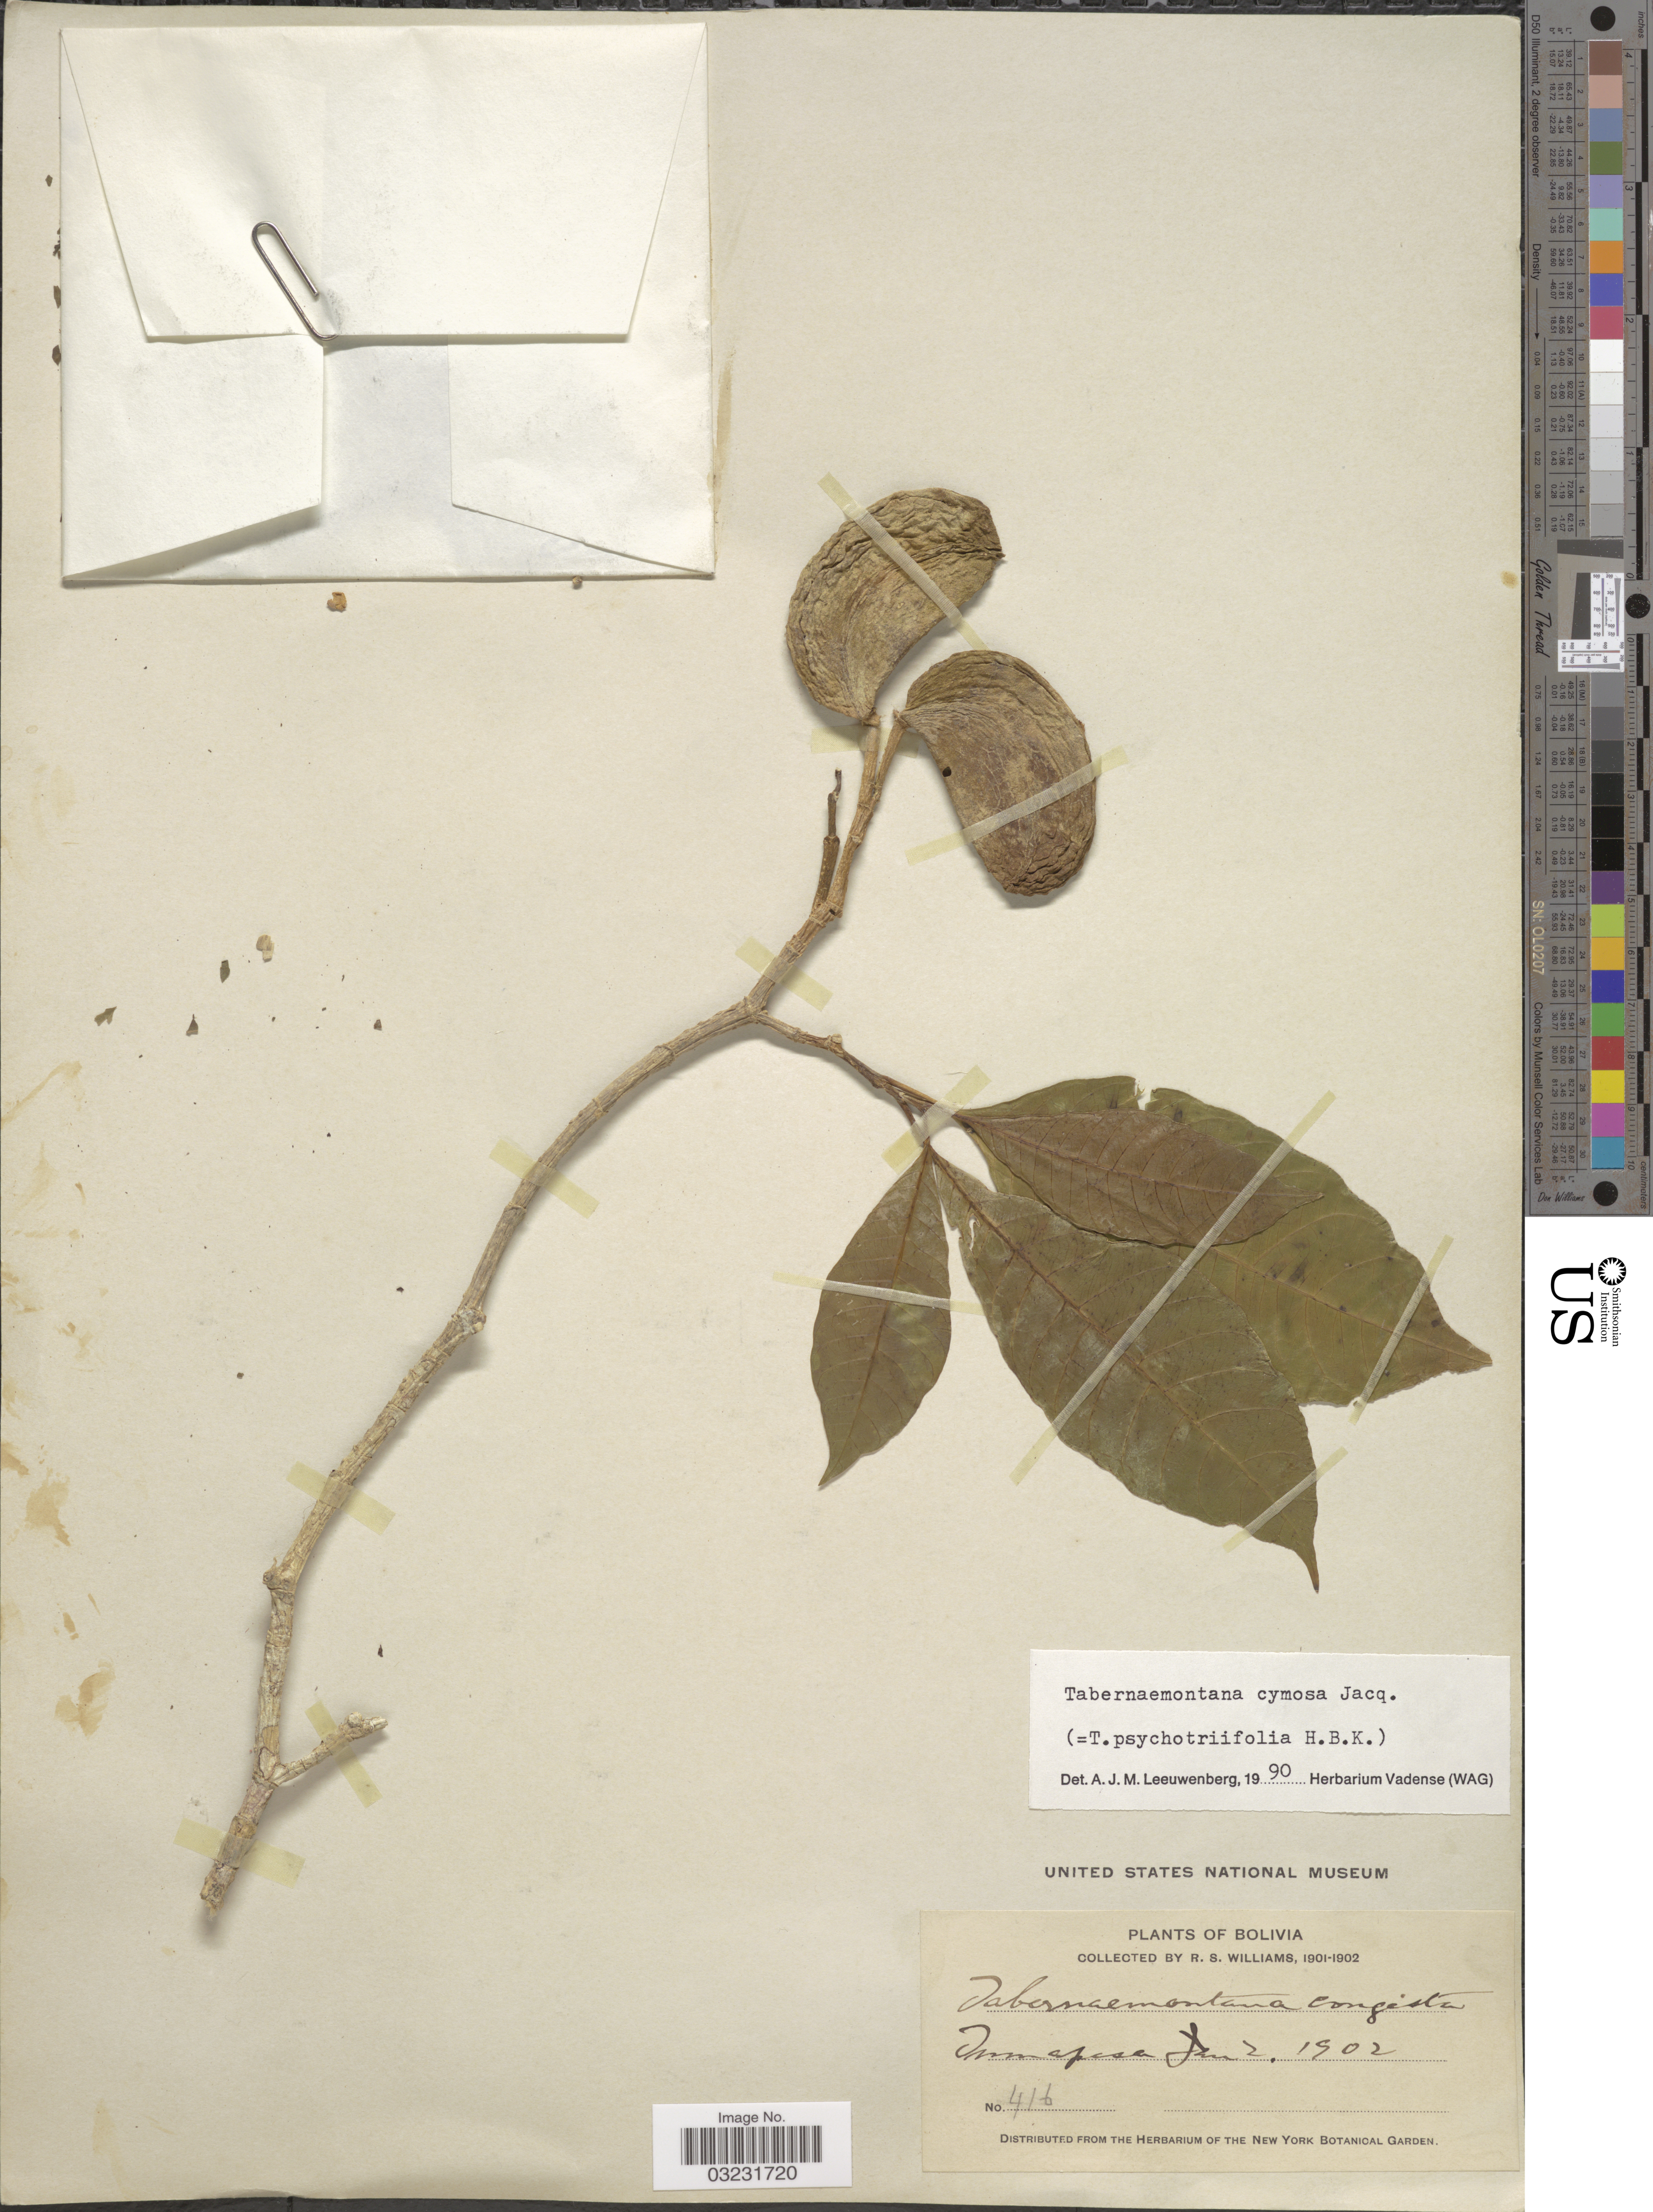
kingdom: Plantae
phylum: Tracheophyta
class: Magnoliopsida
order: Gentianales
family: Apocynaceae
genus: Tabernaemontana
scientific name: Tabernaemontana cymosa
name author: Jacq.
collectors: R. S. Williams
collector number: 416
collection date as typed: Jan. 2, 1902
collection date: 1902-01-02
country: Bolivia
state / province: La Paz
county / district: Iturralde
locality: Tumupasa